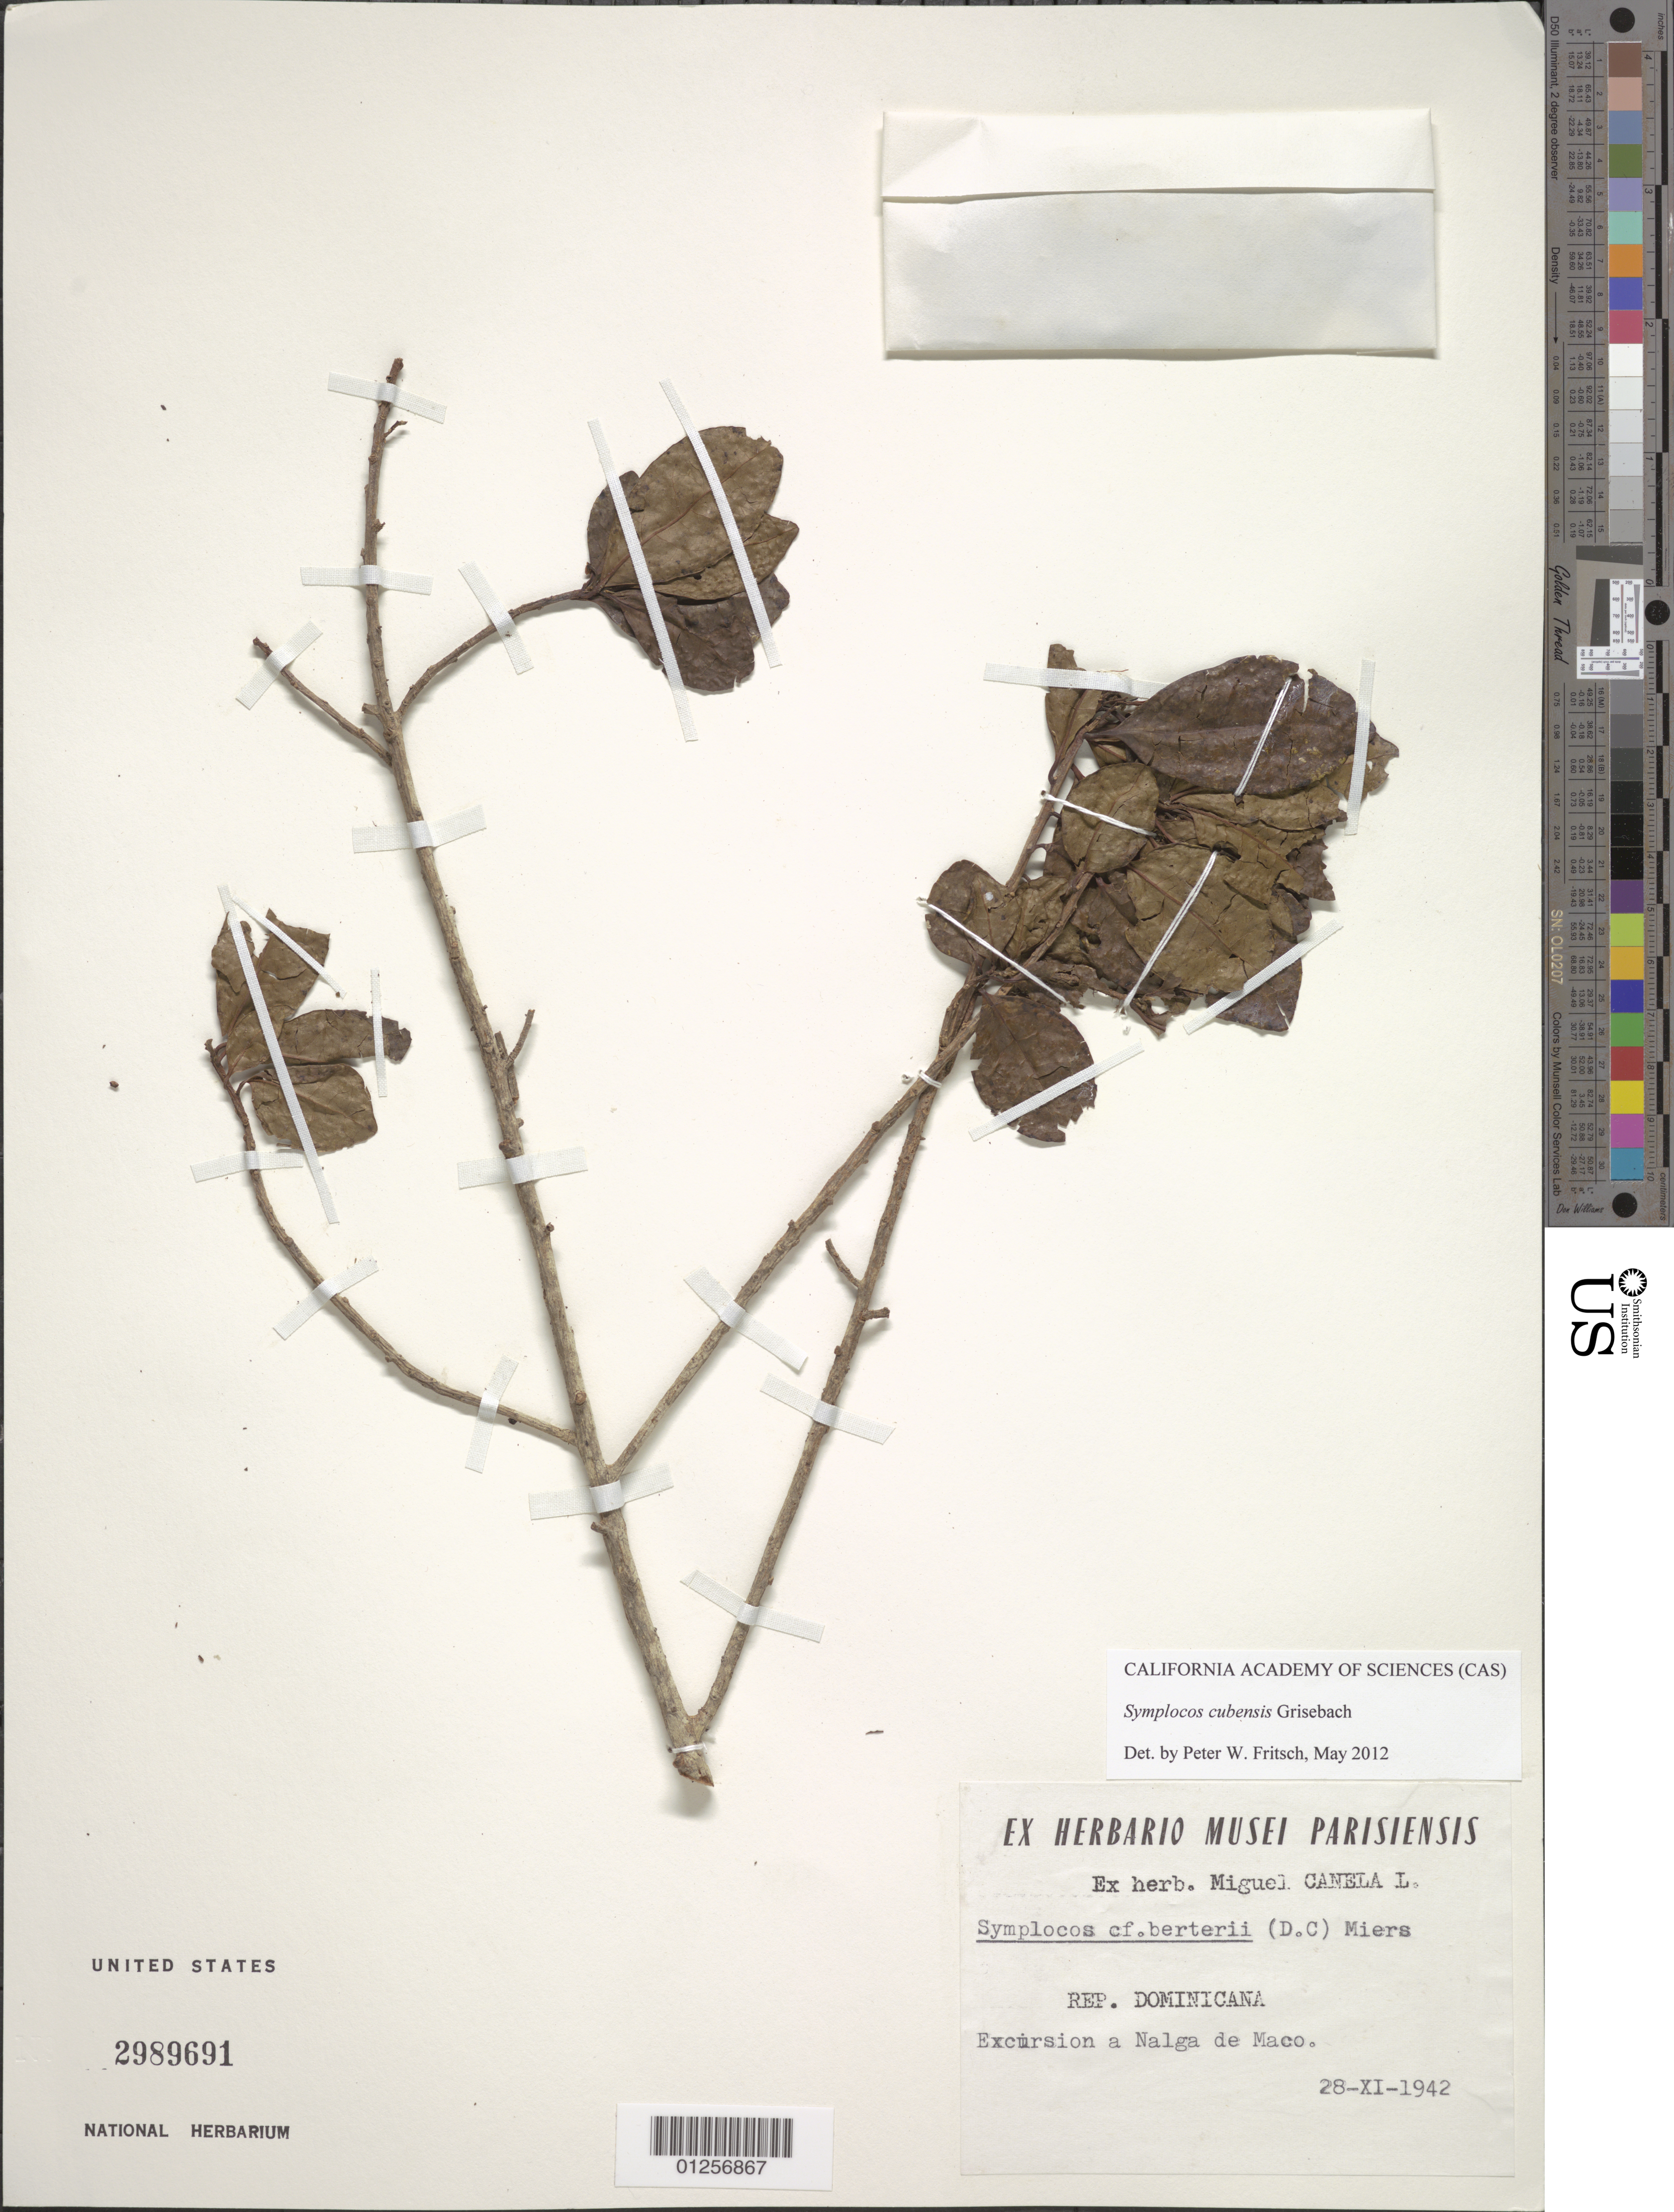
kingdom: Plantae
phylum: Tracheophyta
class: Magnoliopsida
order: Ericales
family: Symplocaceae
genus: Symplocos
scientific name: Symplocos cubensis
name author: Griseb.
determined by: Fritsch, Peter W.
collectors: M. Canela Lazaro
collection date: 1942-11-28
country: Dominican Republic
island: Hispaniola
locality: Nalga de Maco.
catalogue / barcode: US 2989691